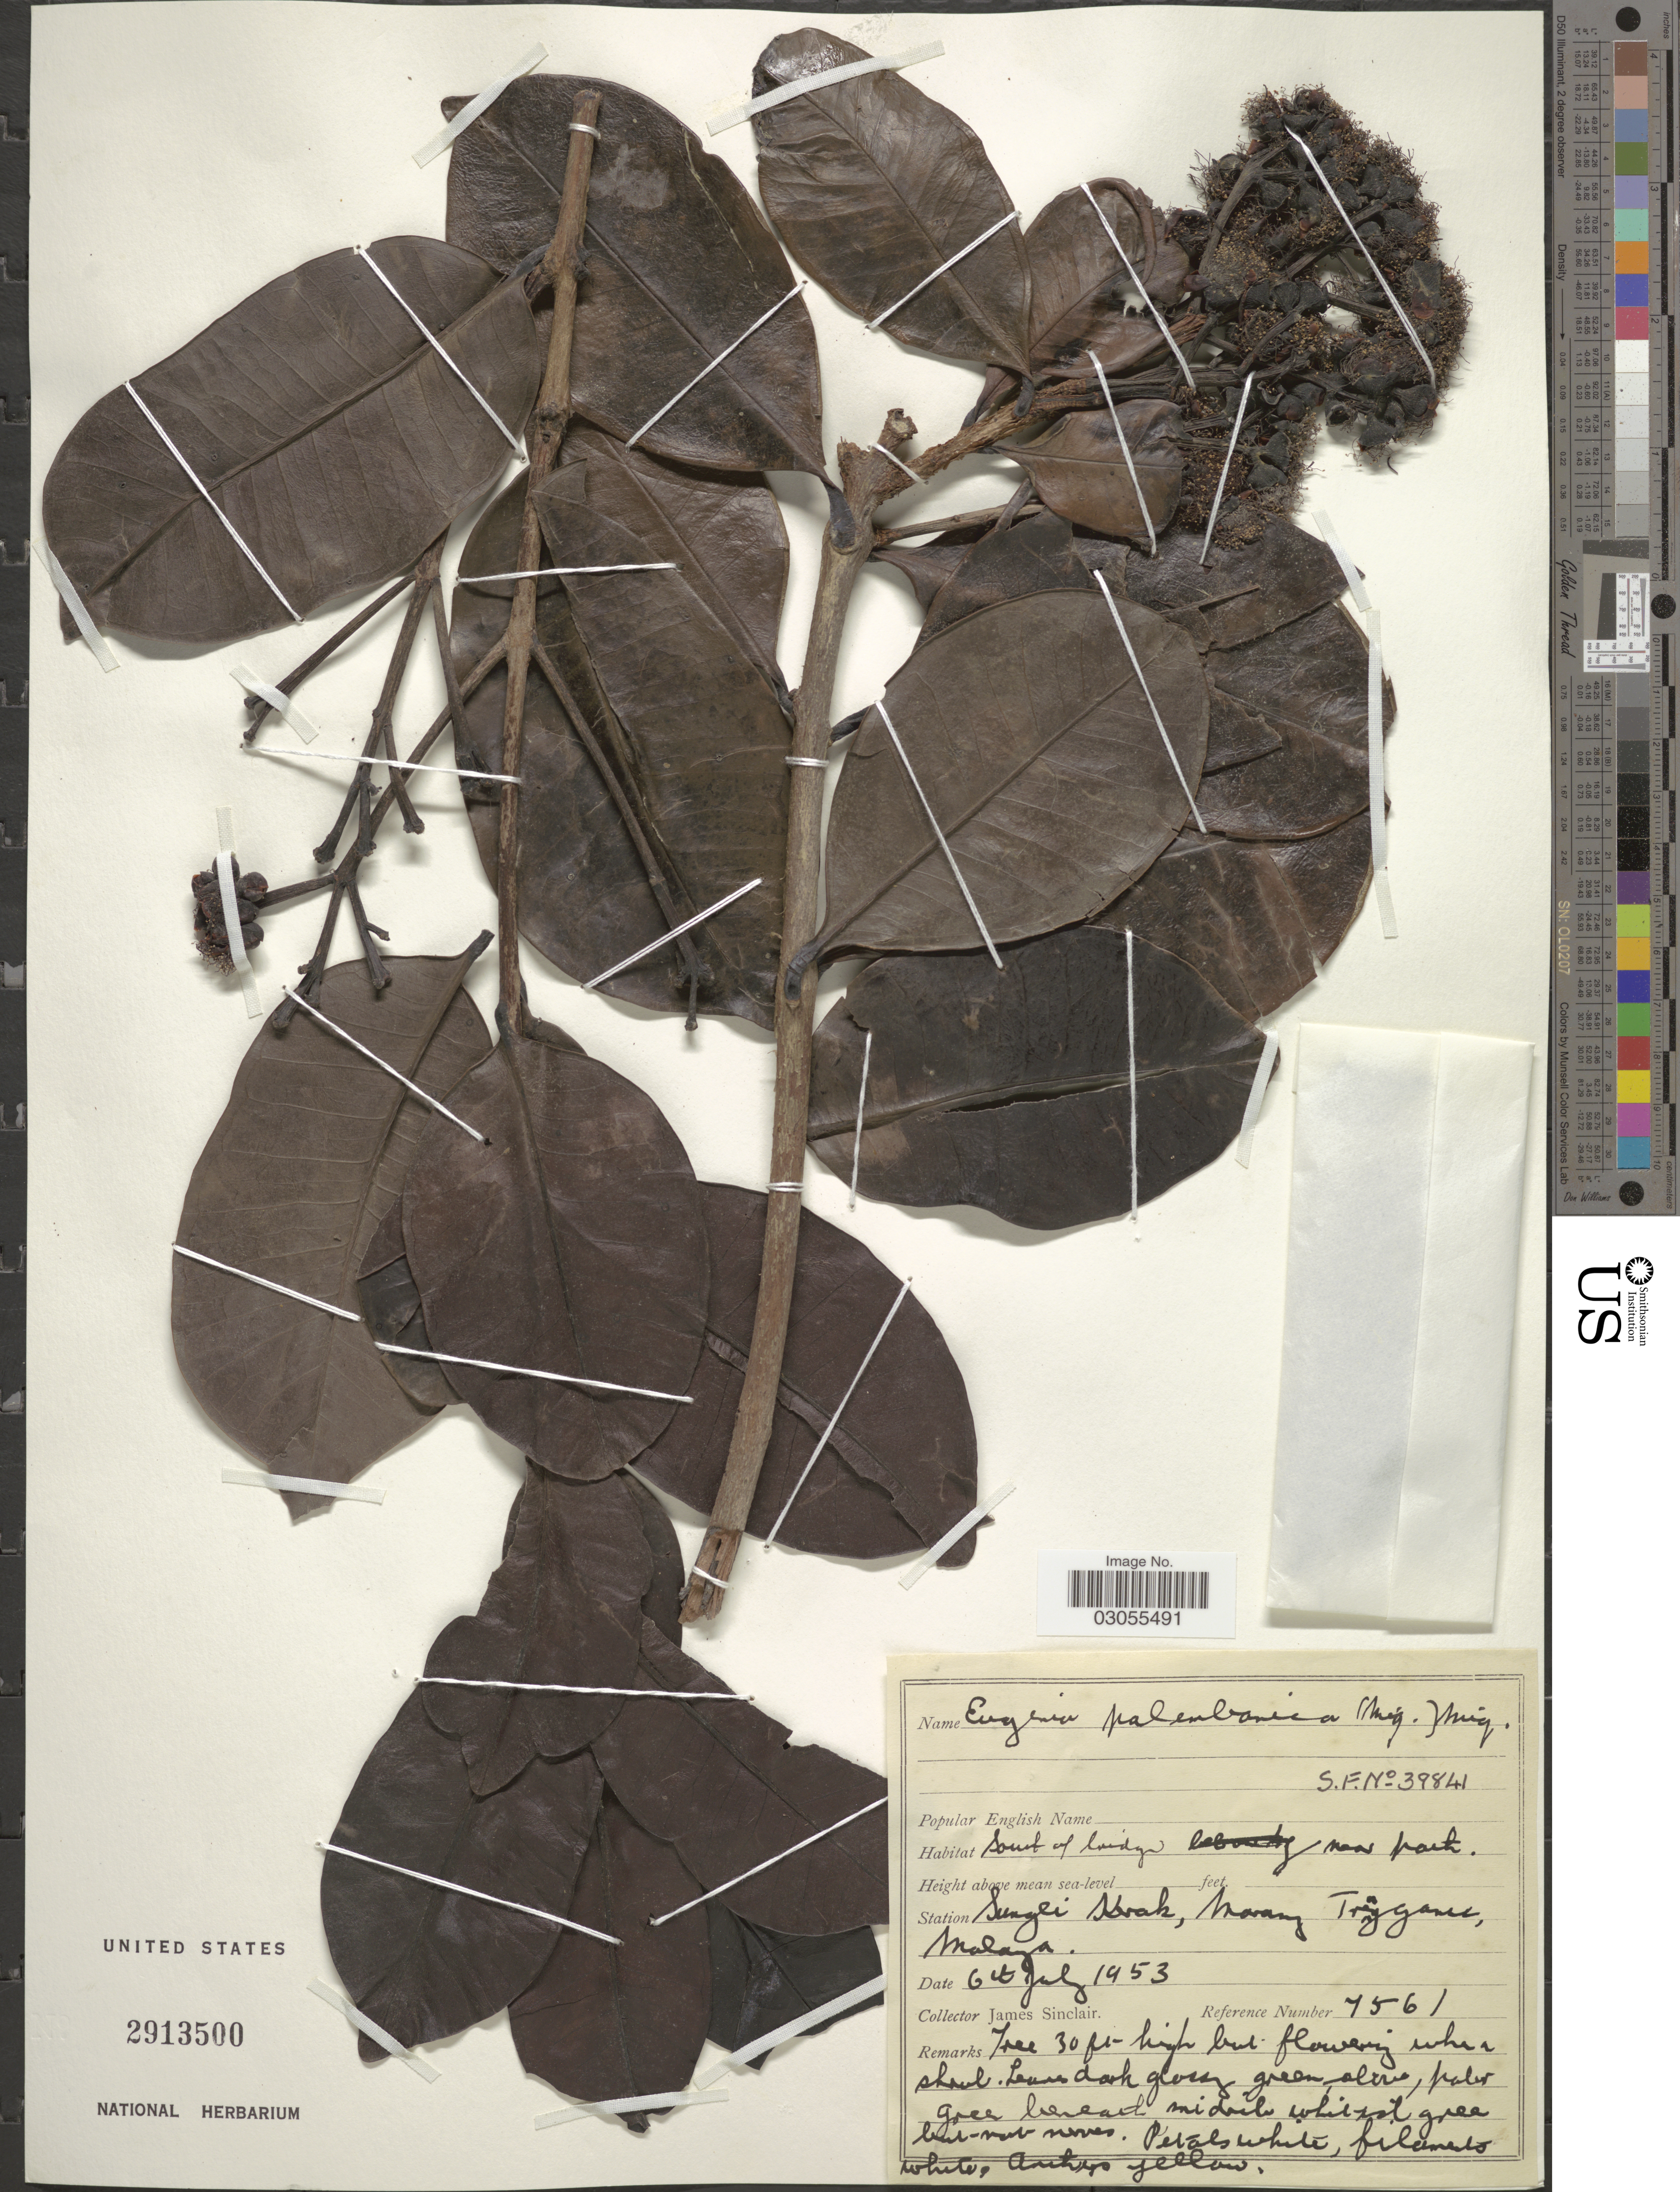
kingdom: Plantae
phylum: Tracheophyta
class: Magnoliopsida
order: Myrtales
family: Myrtaceae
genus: Syzygium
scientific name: Syzygium urceolatum subsp. palembanicum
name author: (Miq.) P.S. Ashton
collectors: J. Sinclair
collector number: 7561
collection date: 1953-07-06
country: Malaysia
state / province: Terengganu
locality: Sungli Kerak, Marang Trengganu, Malaya.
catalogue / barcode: US 2913500